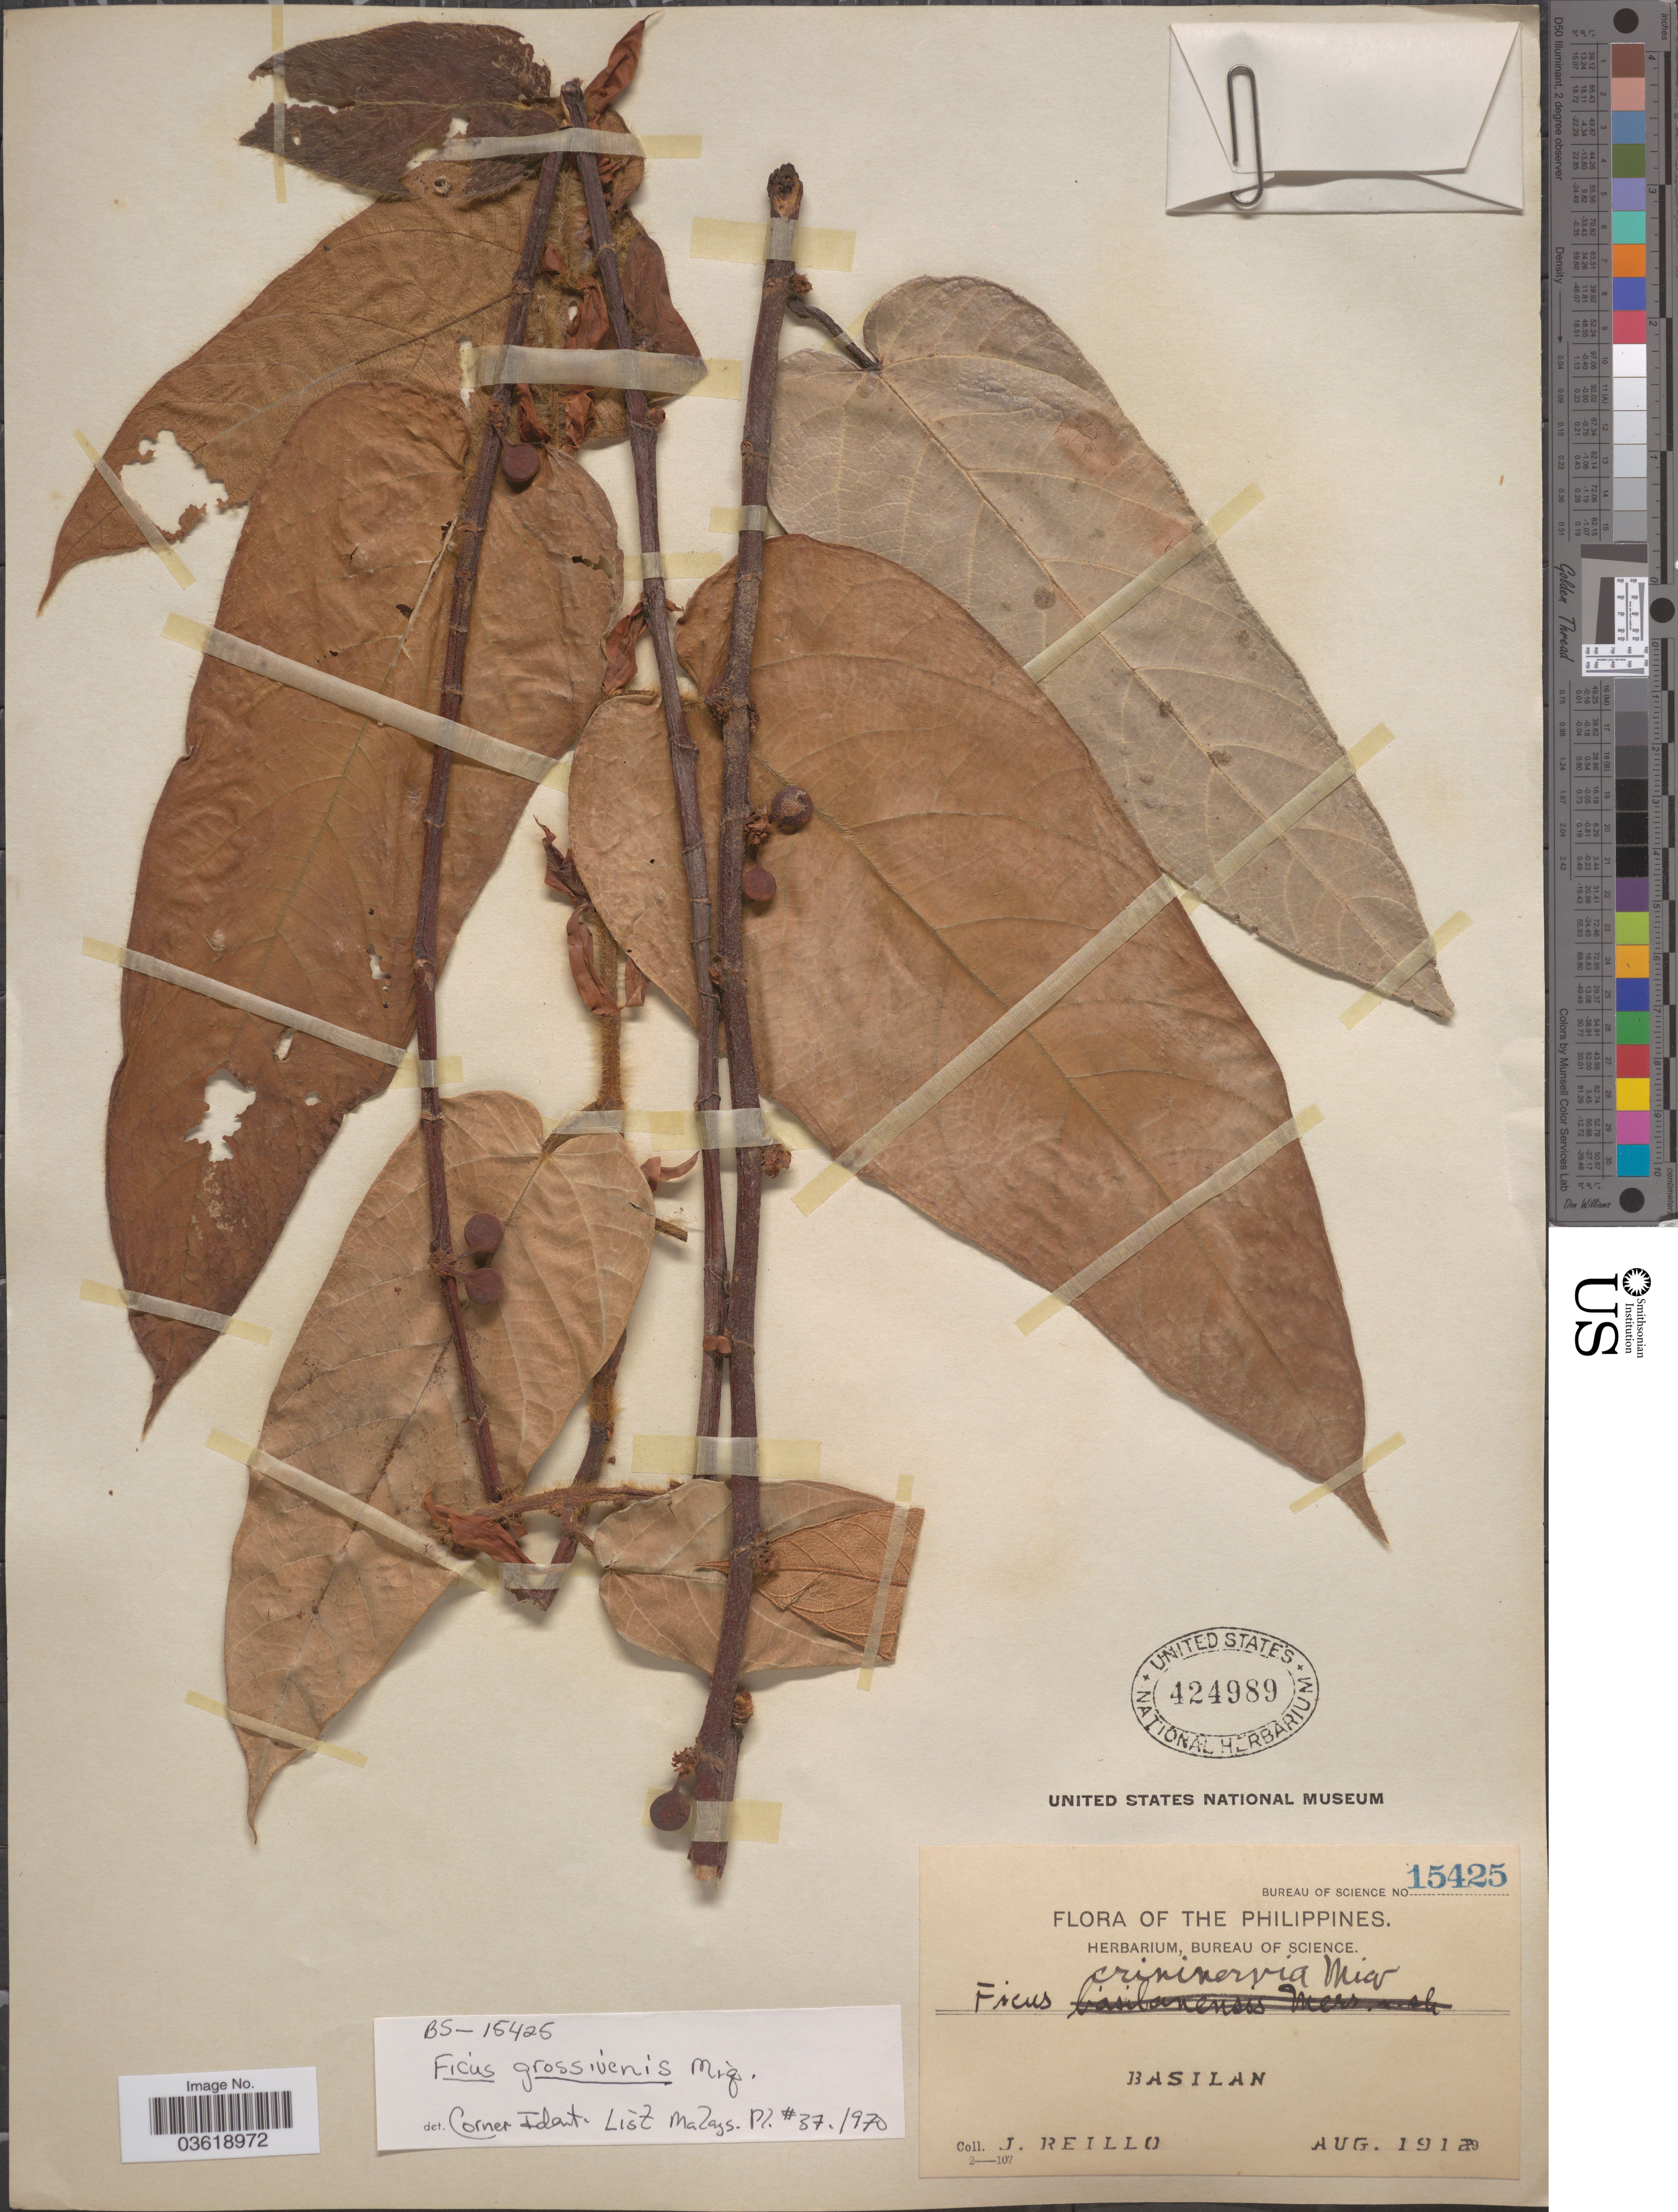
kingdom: Plantae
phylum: Tracheophyta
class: Magnoliopsida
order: Rosales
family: Moraceae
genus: Ficus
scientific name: Ficus grossivenis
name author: Miq.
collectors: J. Reillo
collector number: Bureau of Science 15425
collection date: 1912-08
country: Philippines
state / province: Muslim Mindanao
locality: Basilan.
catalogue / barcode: US 424989